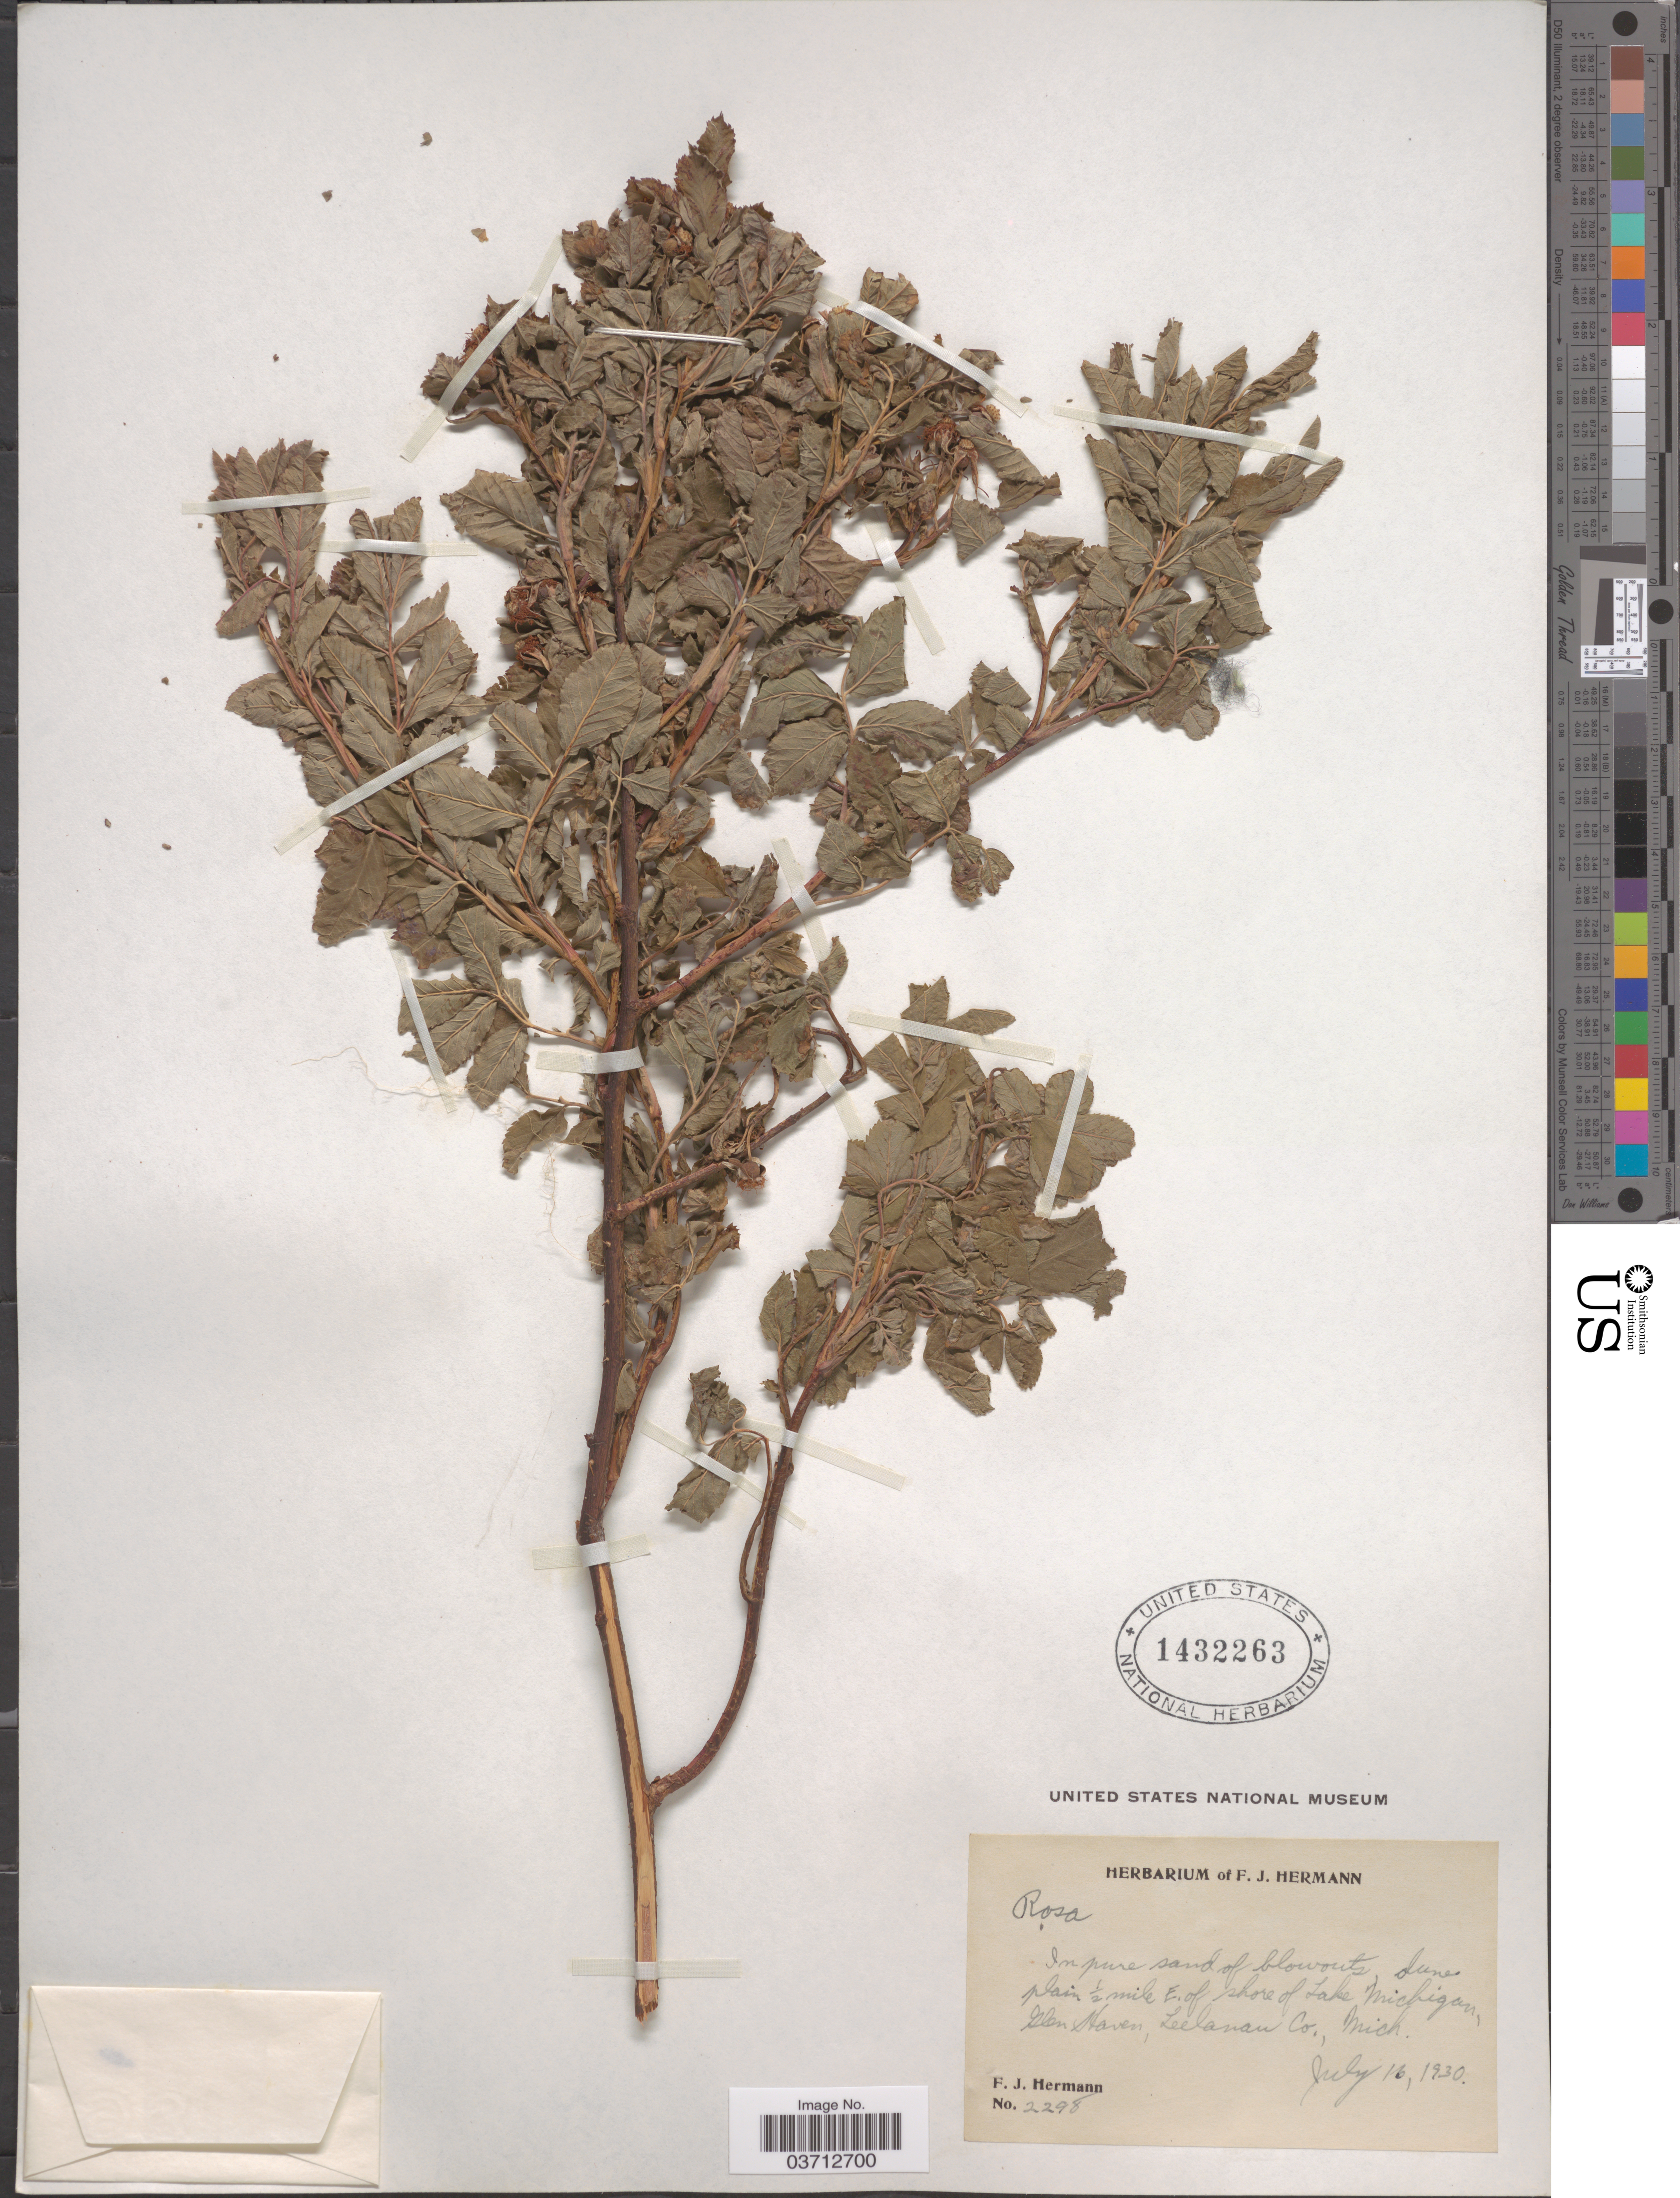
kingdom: Plantae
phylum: Tracheophyta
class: Magnoliopsida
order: Rosales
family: Rosaceae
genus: Rosa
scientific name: Rosa sp.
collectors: F. J. Hermann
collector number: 2298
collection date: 1930-07-16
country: United States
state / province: Michigan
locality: ½ mile E. of shore of Lake Michigan, Glen Haven, Leelanau Co.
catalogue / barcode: US 1432263